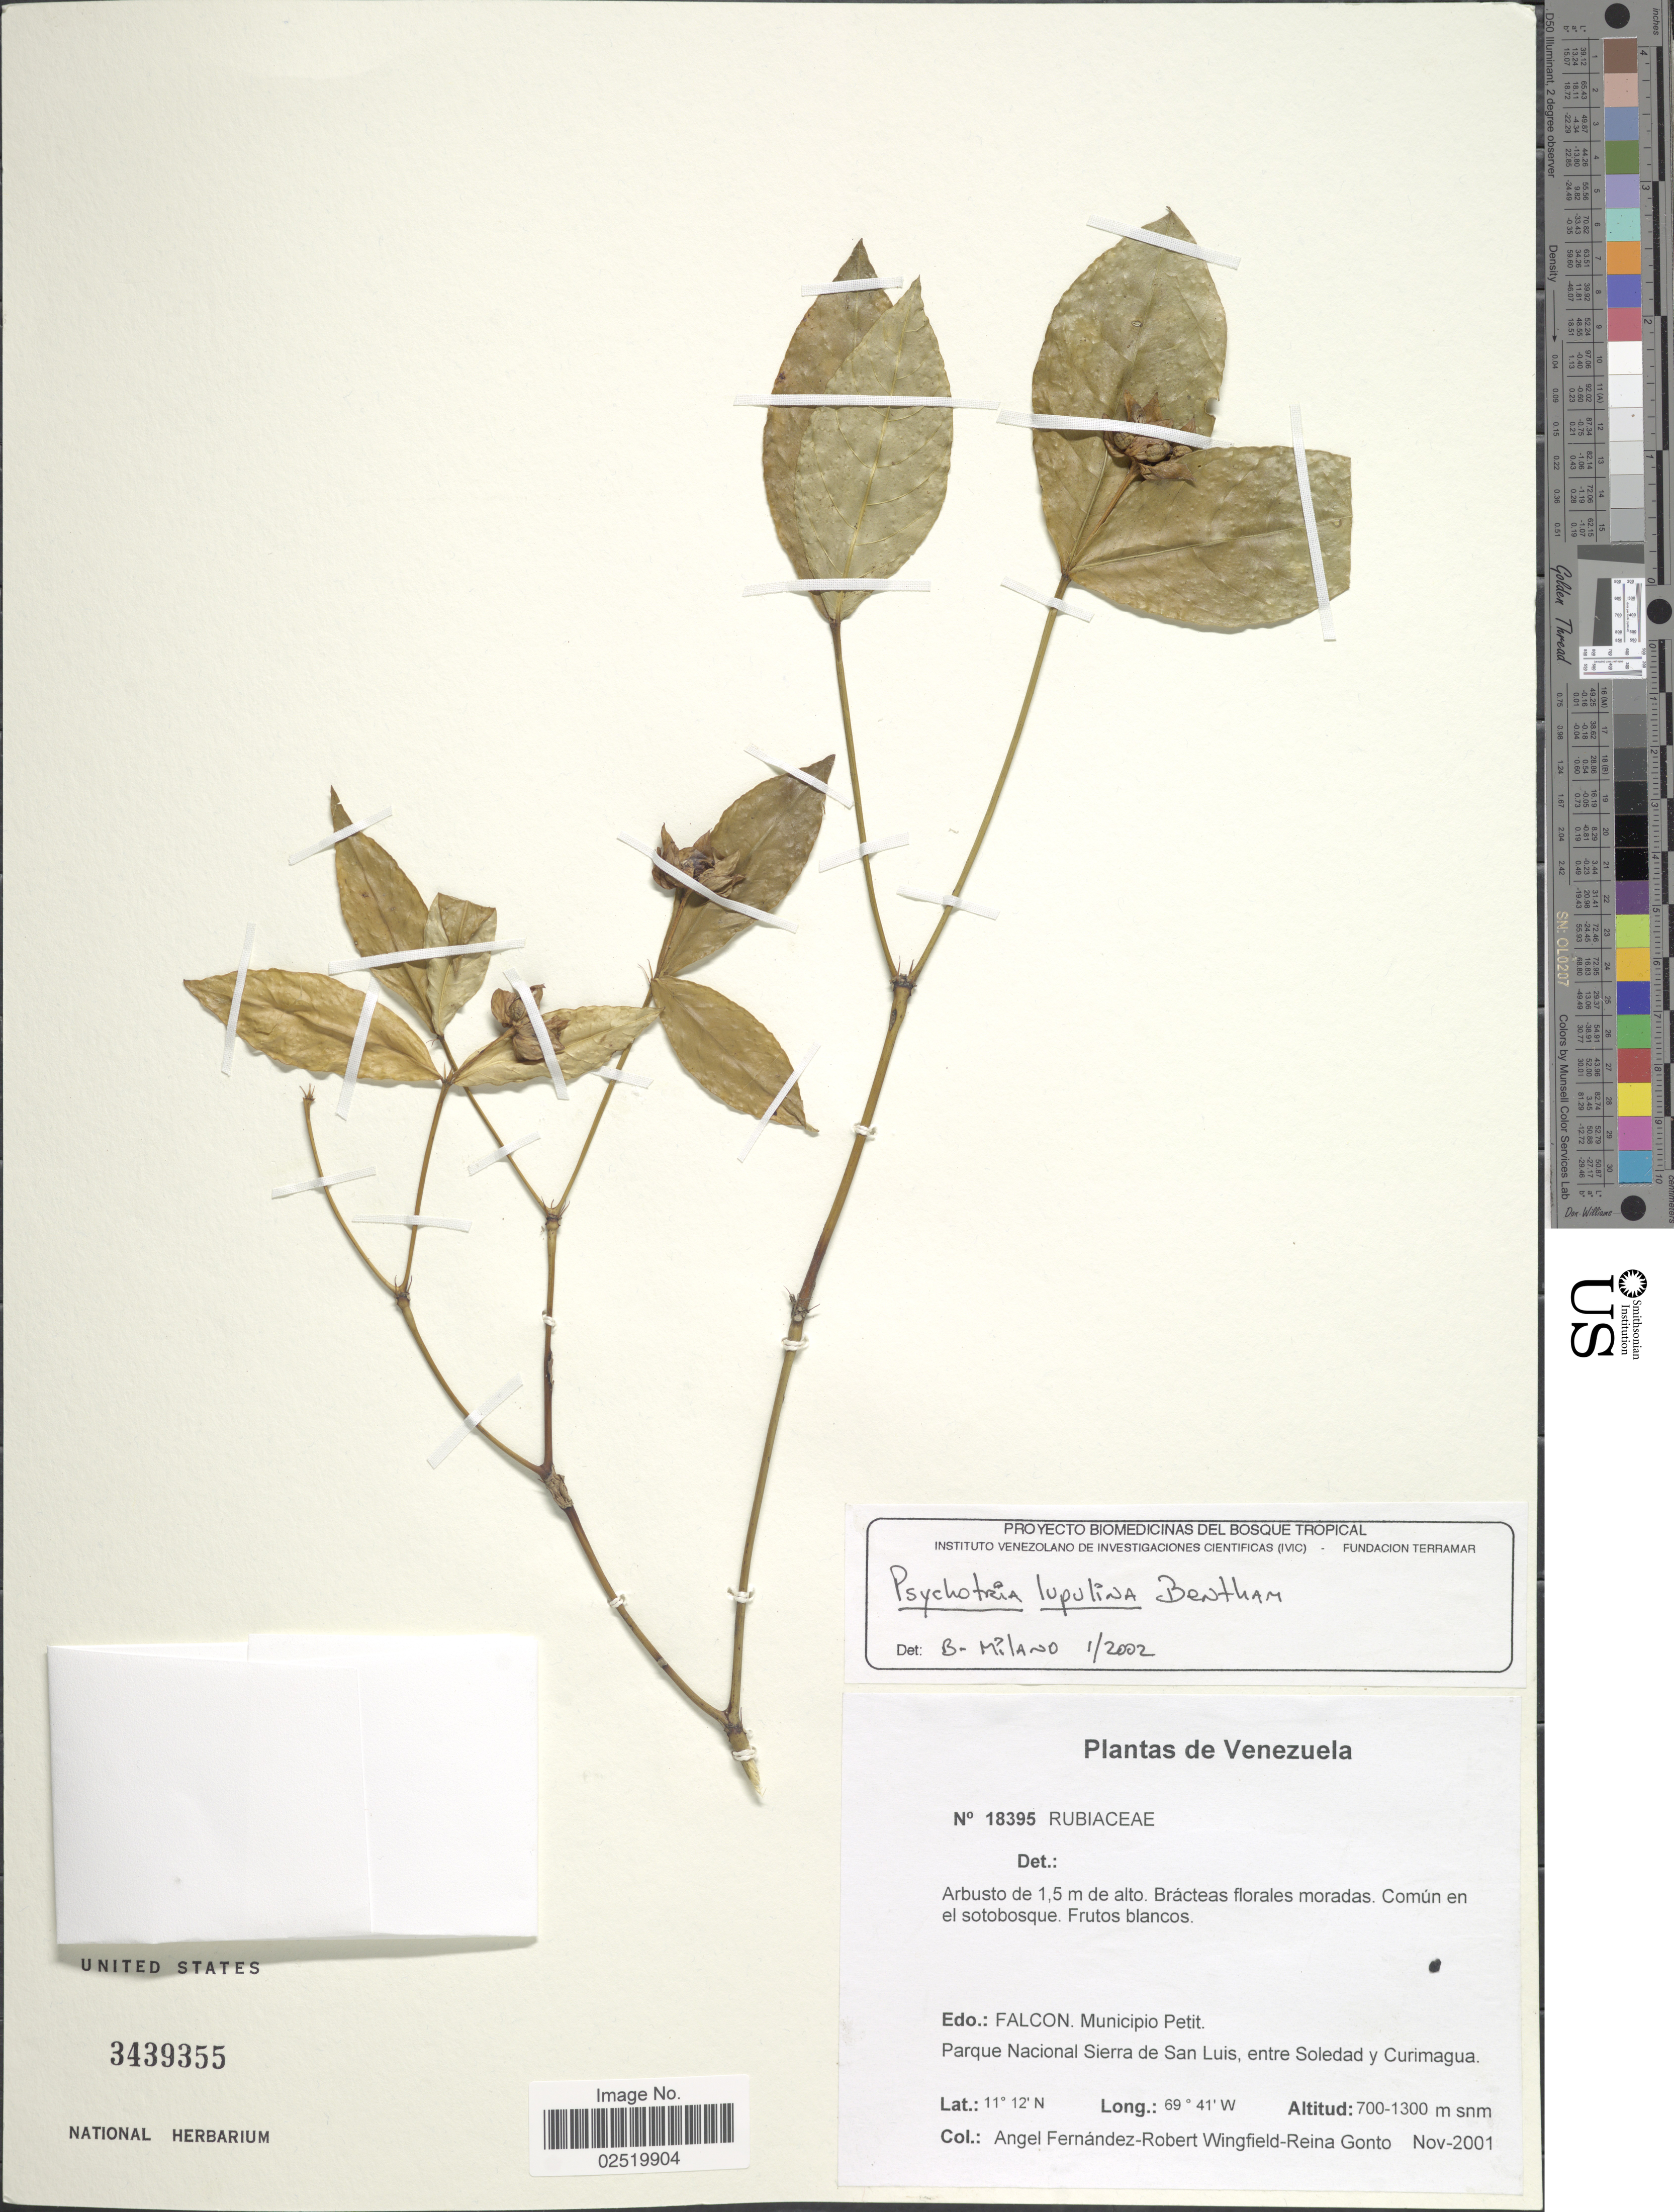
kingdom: Plantae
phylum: Tracheophyta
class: Magnoliopsida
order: Gentianales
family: Rubiaceae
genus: Psychotria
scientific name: Psychotria platypoda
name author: DC.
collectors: Á. Fernández, R. C. Wingfield & R. Gonto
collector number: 18395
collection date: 2001-11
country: Venezuela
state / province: Falcón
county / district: Petit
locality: Municipio Petit. Parque Nacional Sierra de San Luis, entre Soledad y Curimagua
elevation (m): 700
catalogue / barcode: US 3439355